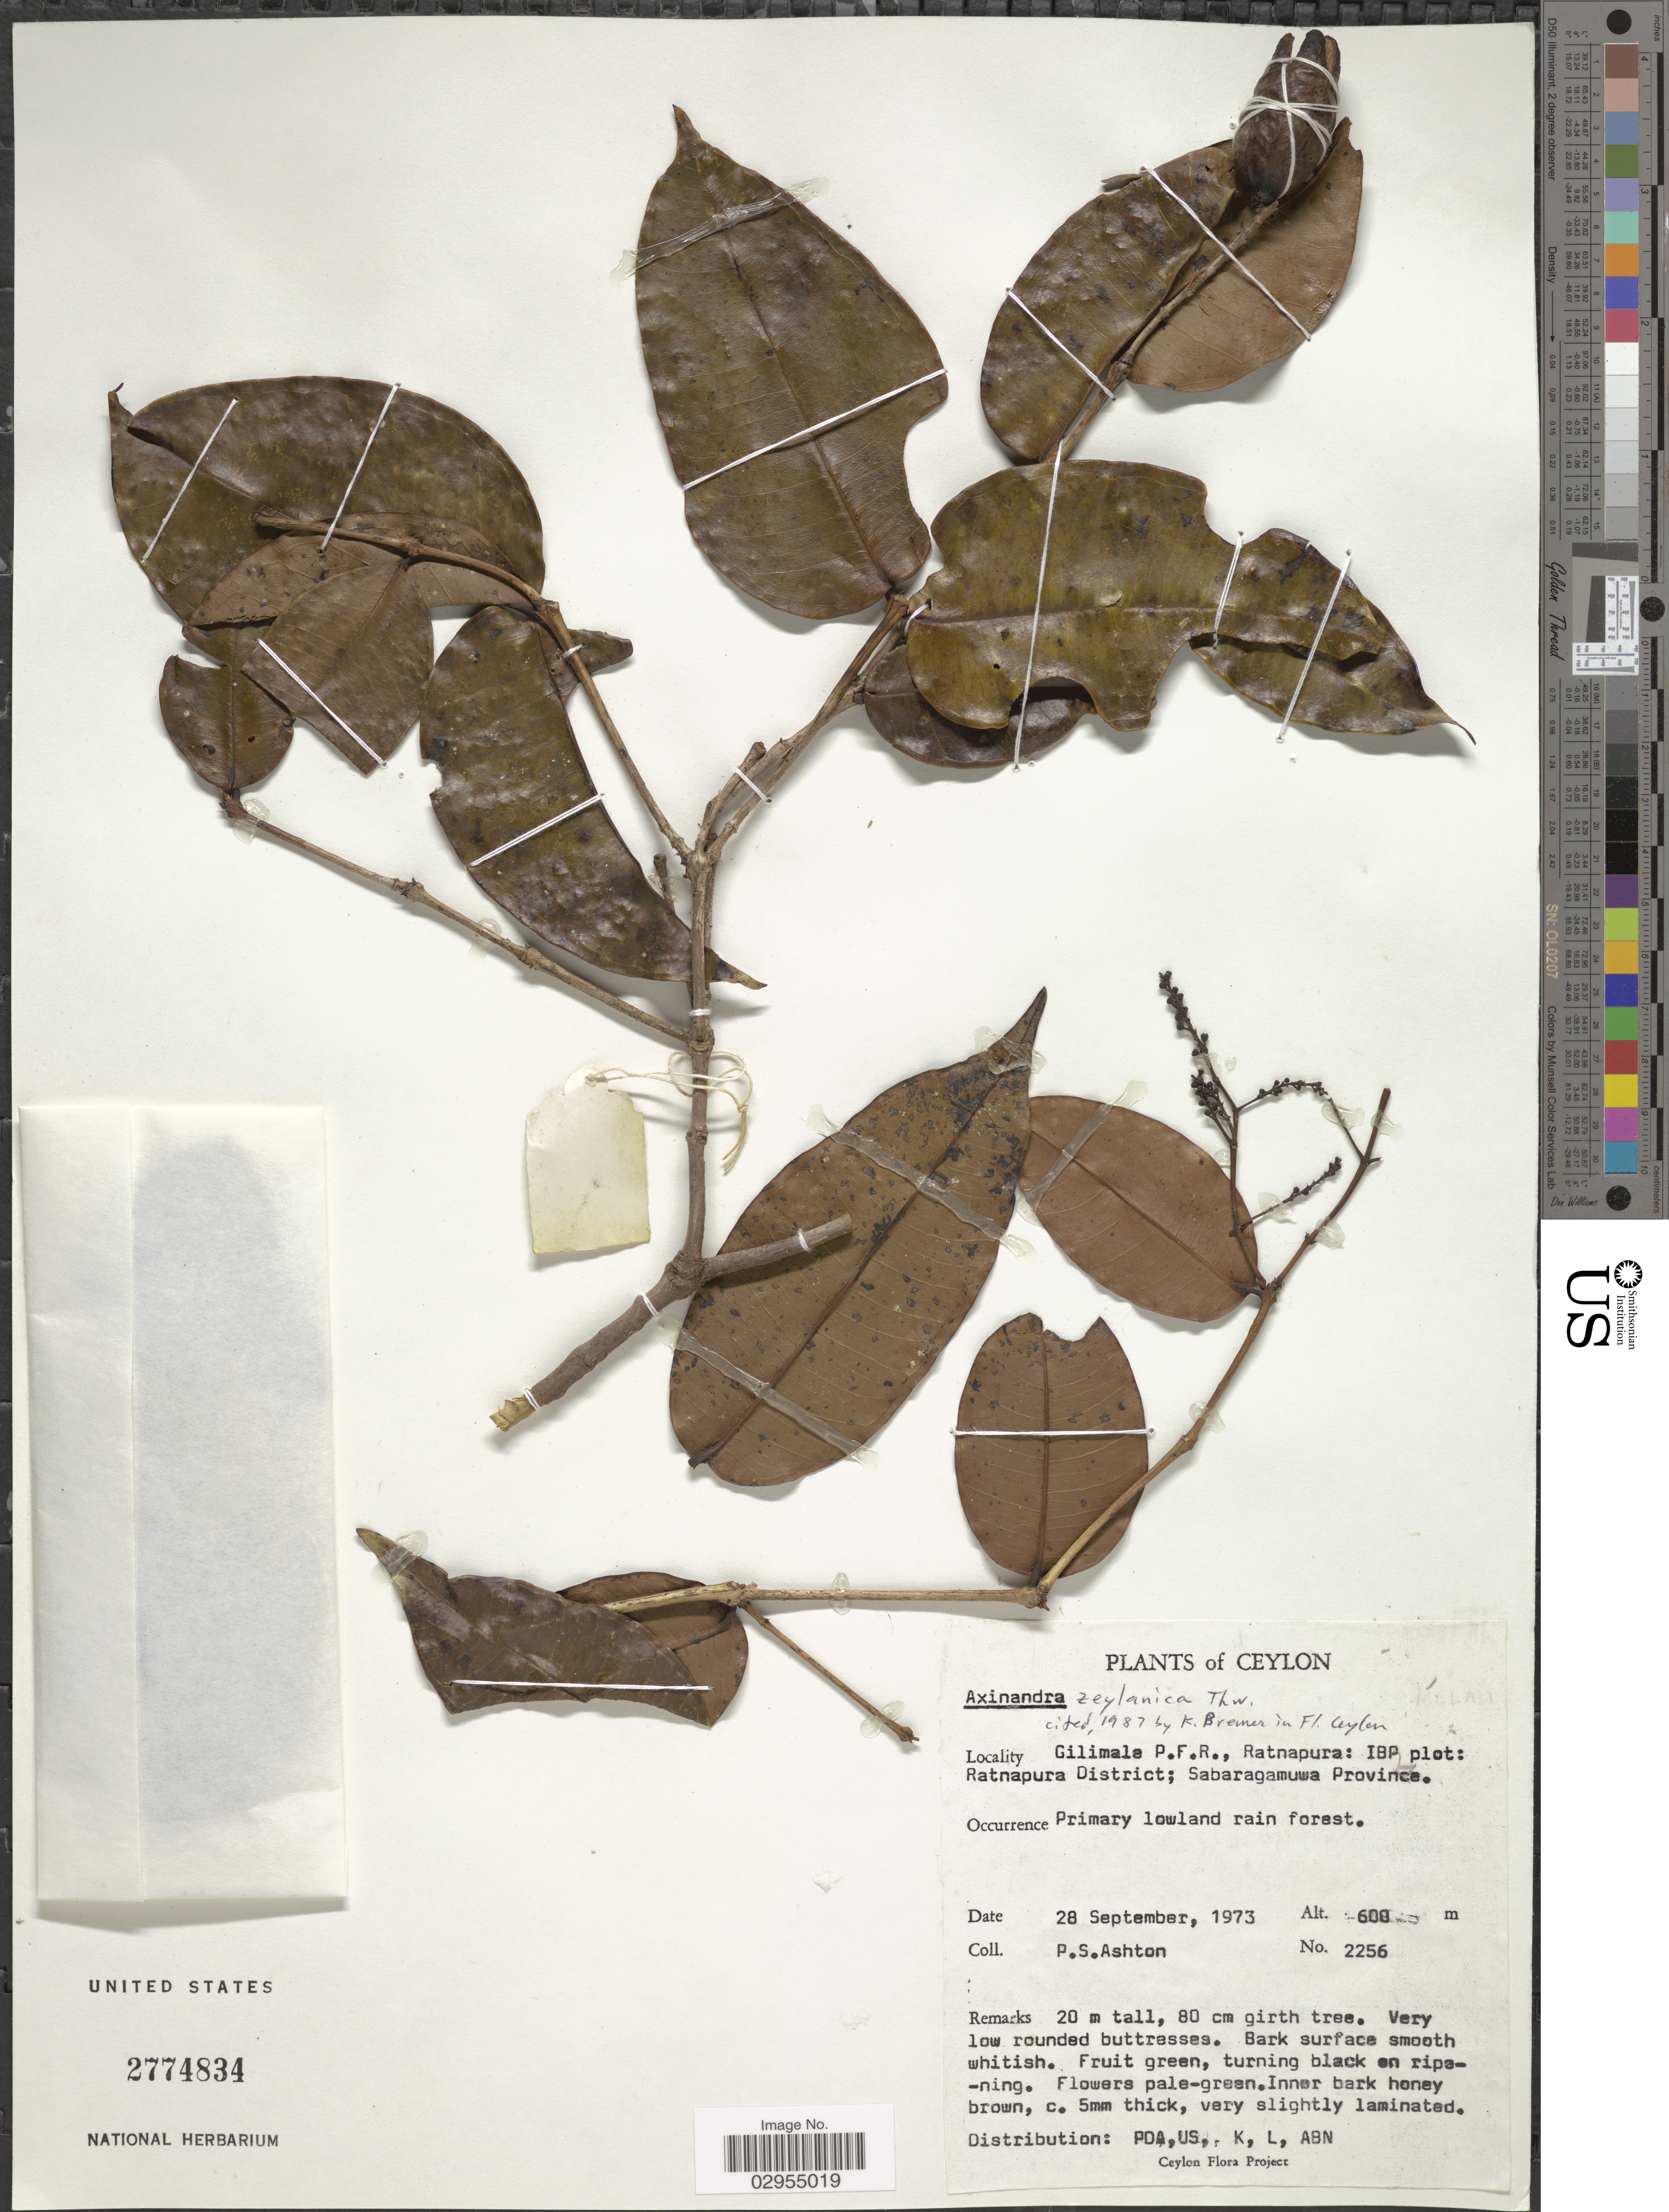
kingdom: Plantae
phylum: Tracheophyta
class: Magnoliopsida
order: Myrtales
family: Crypteroniaceae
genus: Axinandra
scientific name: Axinandra zeylanica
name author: Thwaites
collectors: P. S. Ashton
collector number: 2256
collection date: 1973-09-28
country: Sri Lanka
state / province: Sabaragamuwa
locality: Ceylon. Gilimale P.F.R., Ratnapura: IBP plot: Ratnapura District.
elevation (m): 600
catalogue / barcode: US 2774834